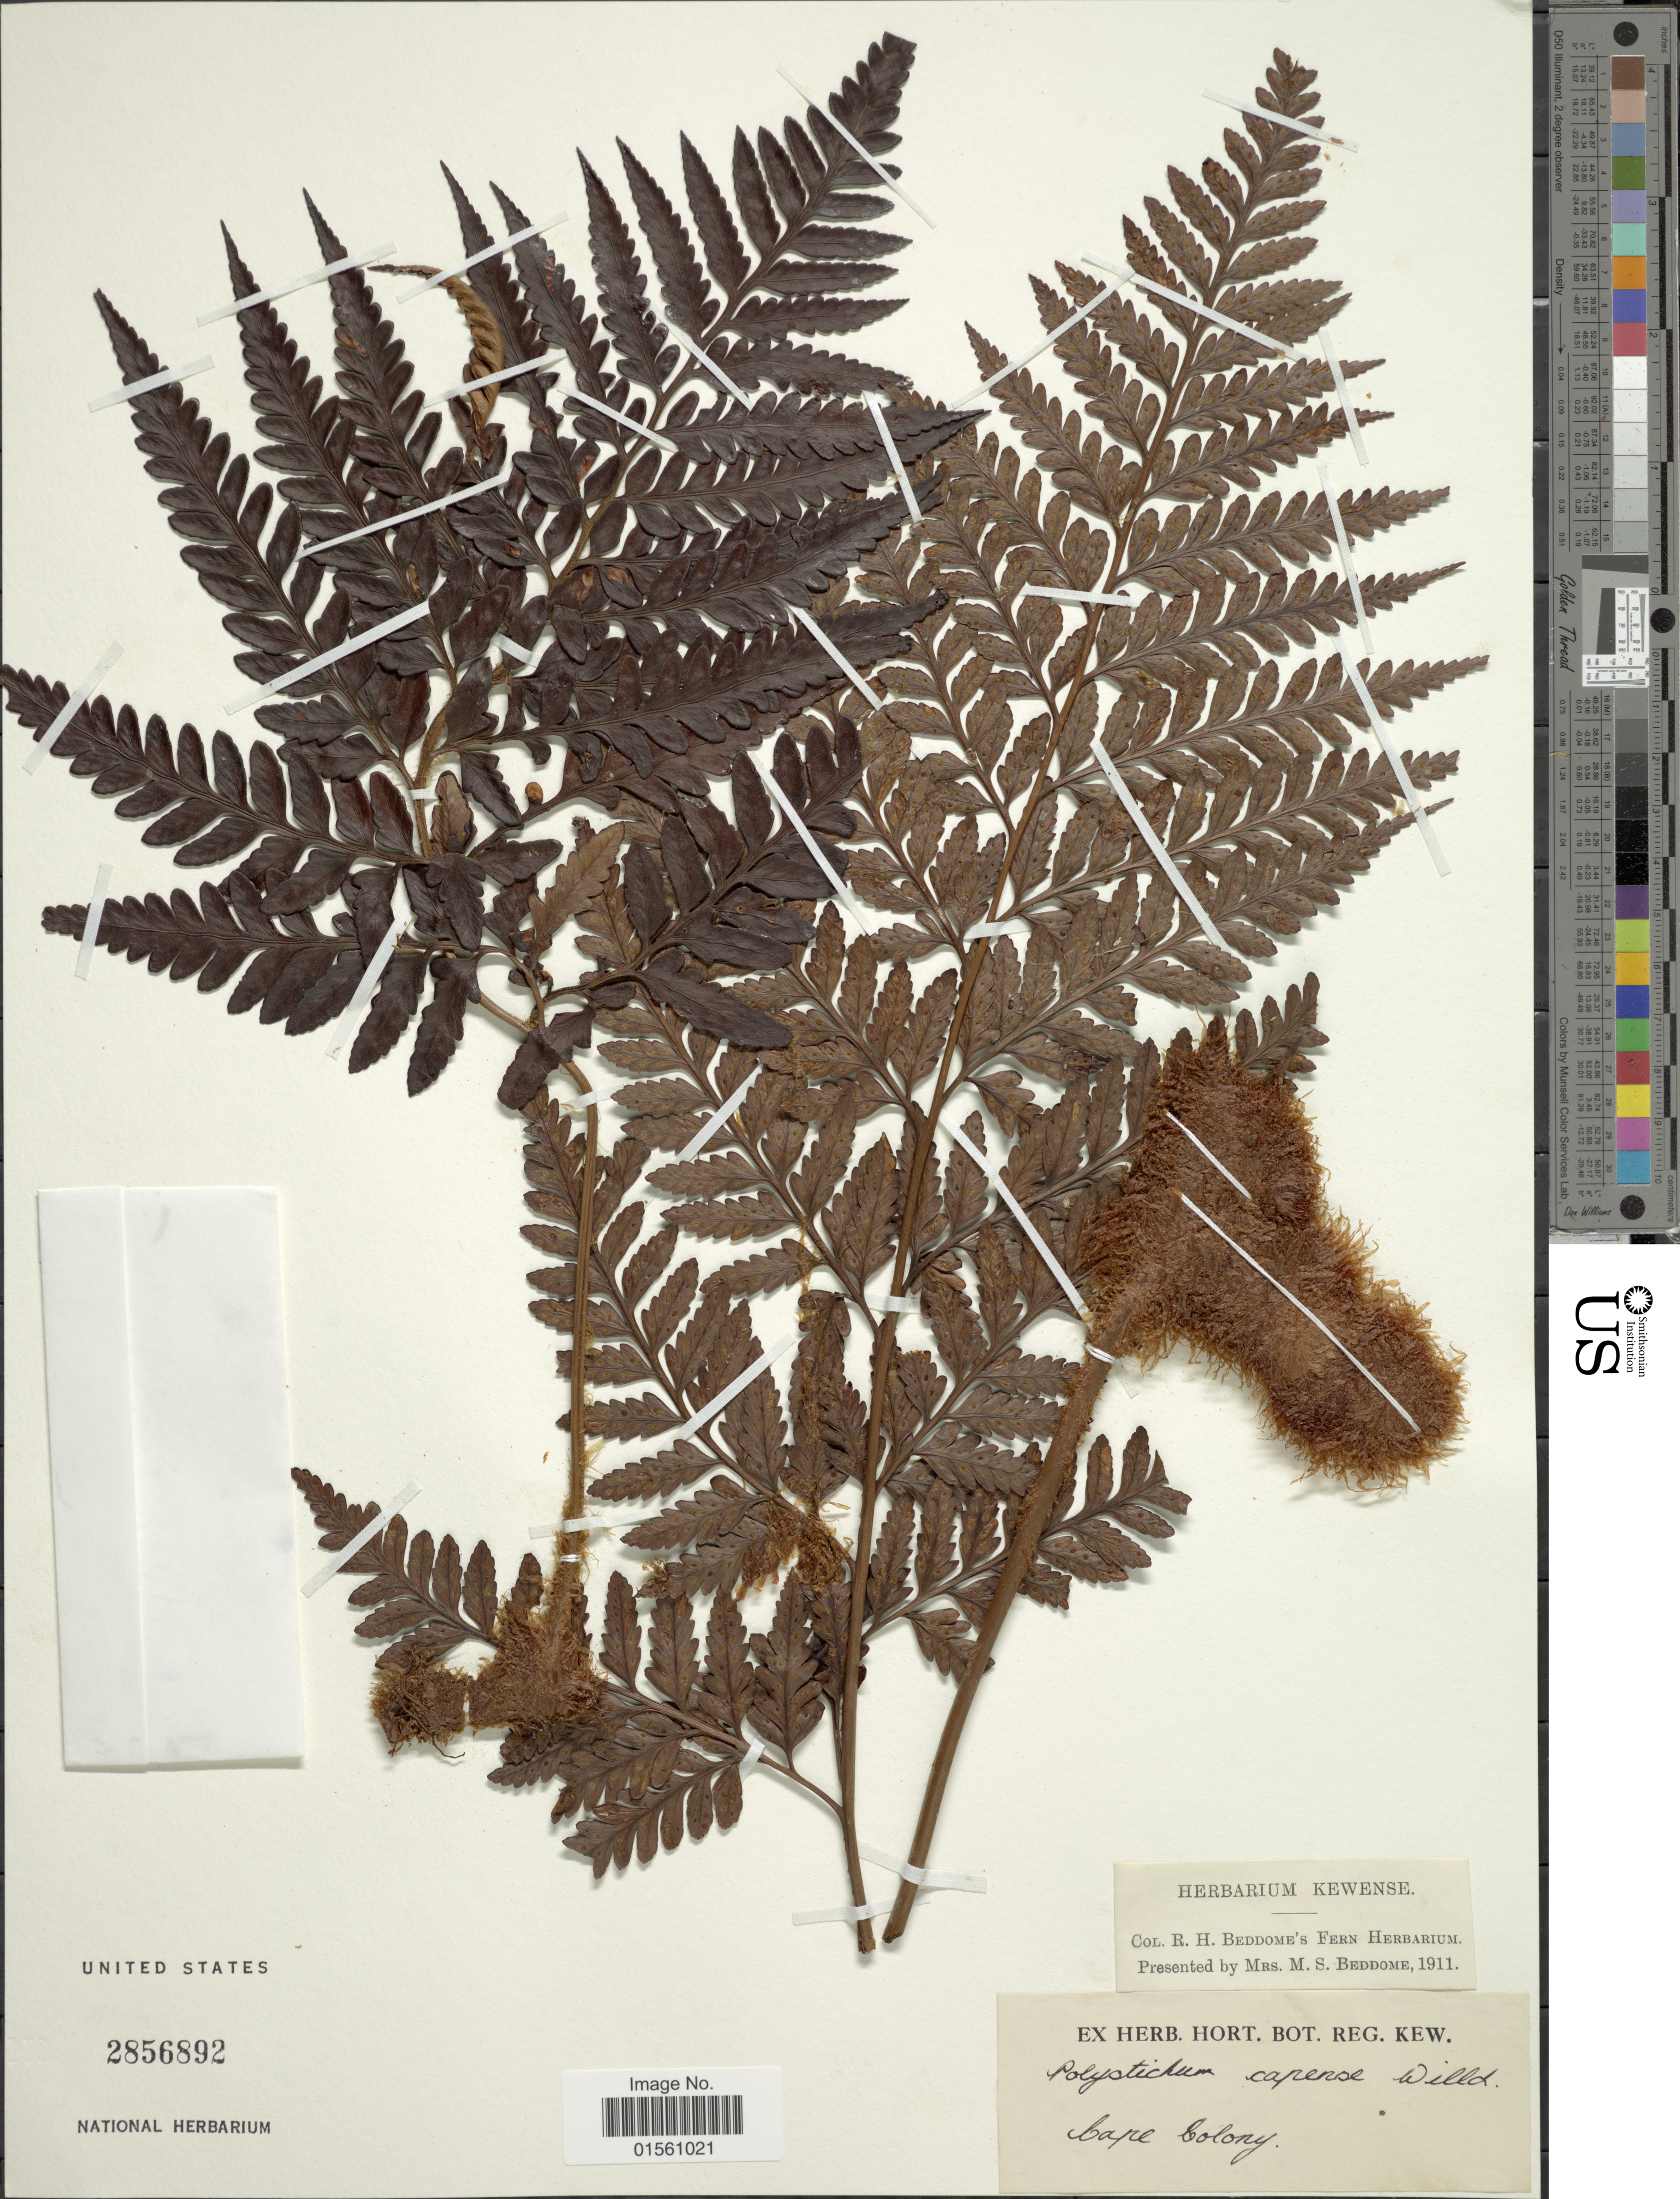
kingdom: Plantae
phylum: Tracheophyta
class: Polypodiopsida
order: Polypodiales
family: Dryopteridaceae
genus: Rumohra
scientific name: Rumohra adiantiformis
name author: (G. Forst.) Ching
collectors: ex herb. Beddome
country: South Africa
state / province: Northern Cape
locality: Cape Bolony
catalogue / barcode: US 2856892